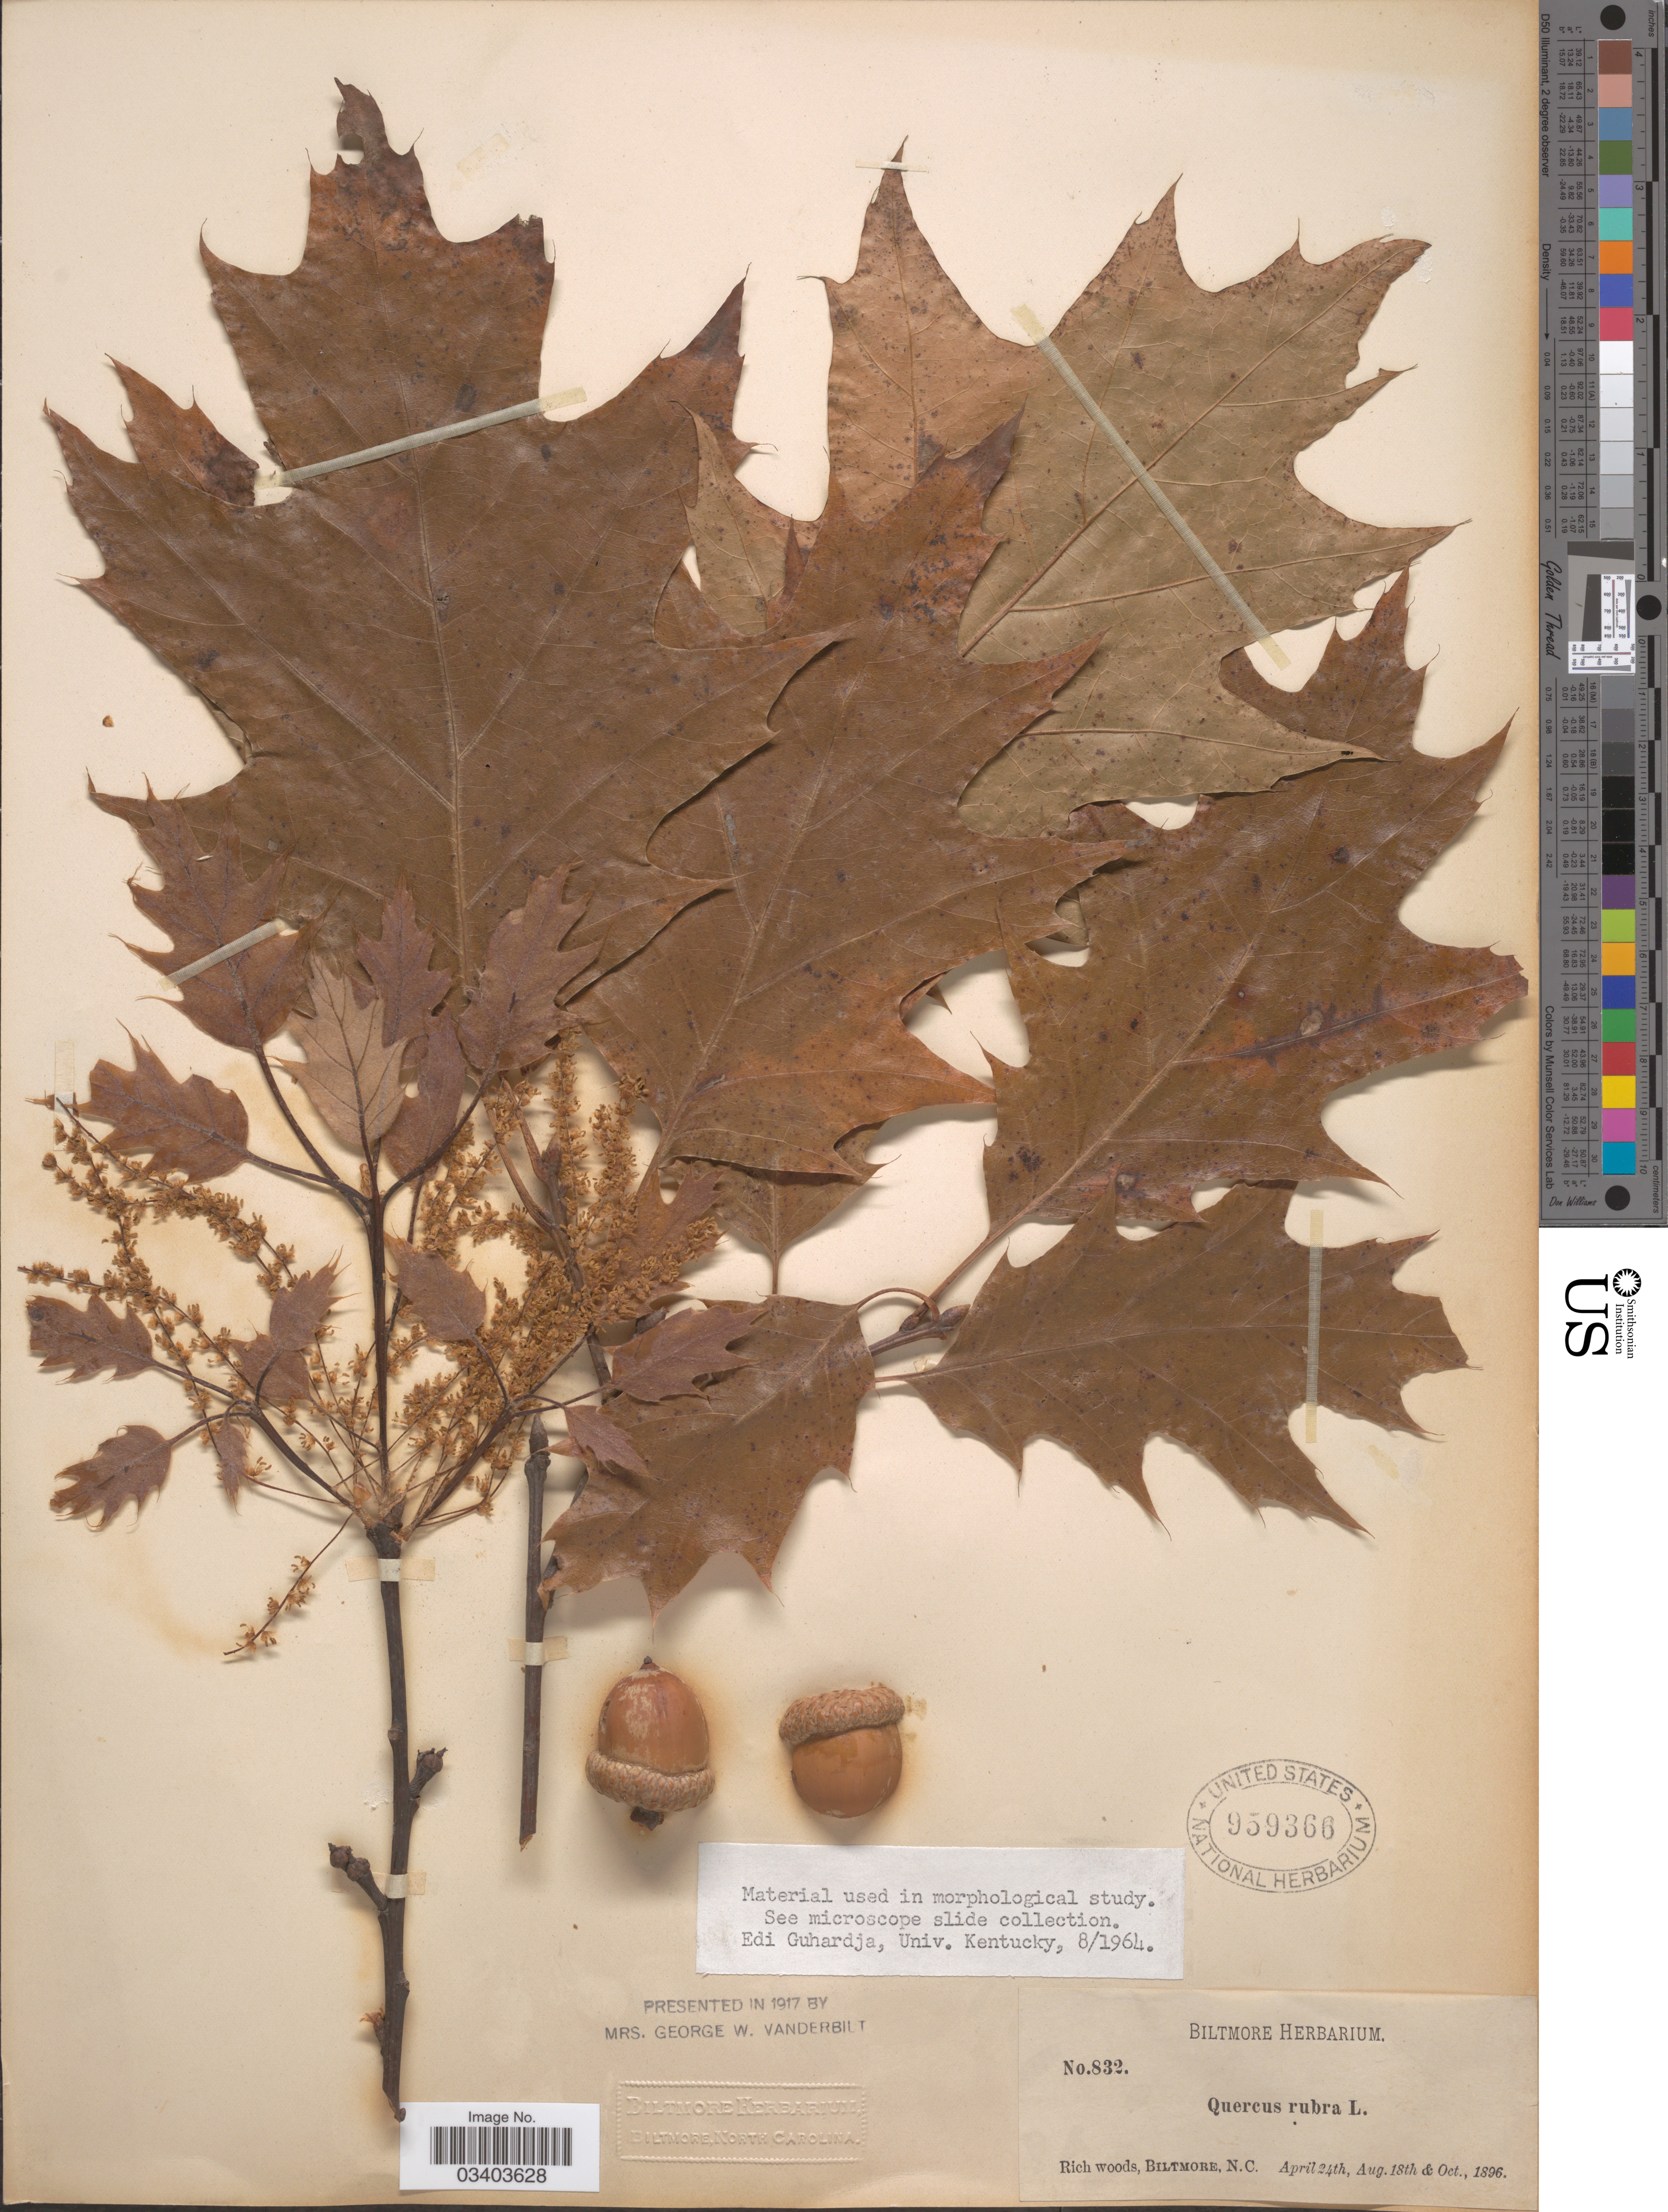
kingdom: Plantae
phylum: Tracheophyta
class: Magnoliopsida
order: Fagales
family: Fagaceae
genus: Quercus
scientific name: Quercus borealis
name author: F. Michx.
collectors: ex herb. Biltmore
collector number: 832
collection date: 1896-04-24/1896-10-18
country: United States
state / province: North Carolina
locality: Rich woods, Biltmore.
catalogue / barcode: US 959366